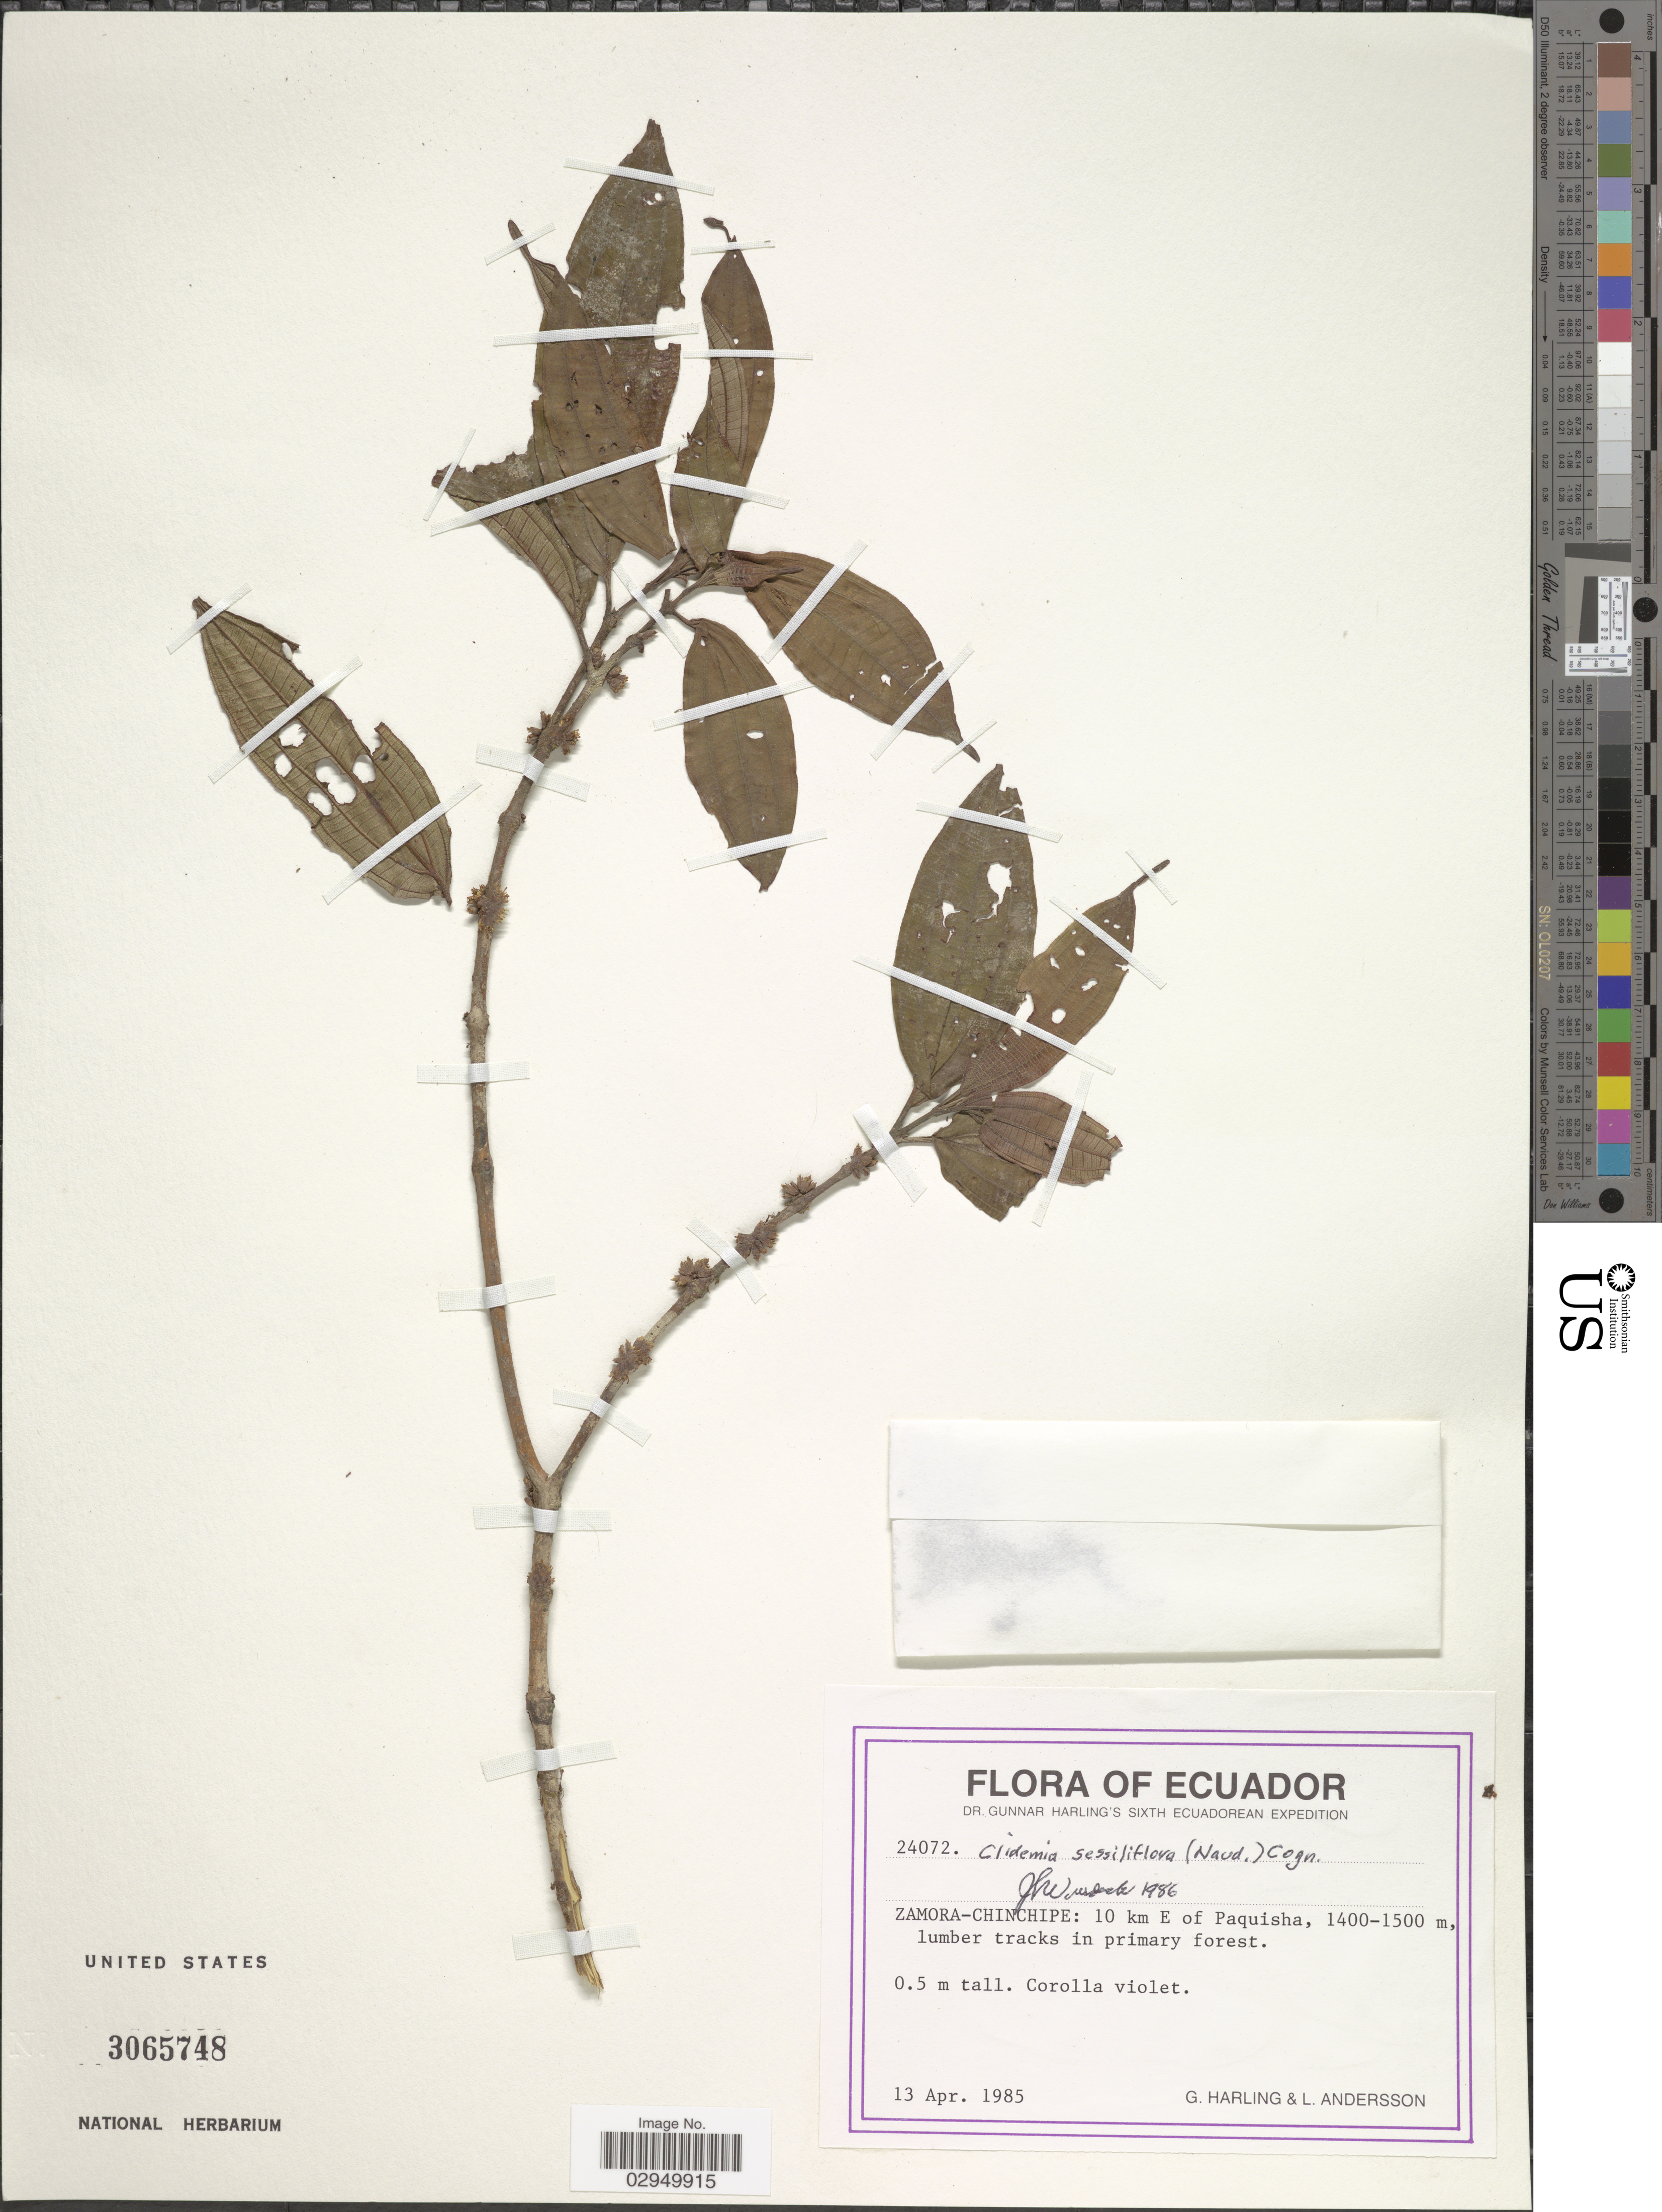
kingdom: Plantae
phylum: Tracheophyta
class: Magnoliopsida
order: Myrtales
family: Melastomataceae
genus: Clidemia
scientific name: Clidemia sessiliflora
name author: (Naudin) Cogn.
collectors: G. Harling & L. Andersson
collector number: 24072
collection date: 1985-04-13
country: Ecuador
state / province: Zamora-Chinchipe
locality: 10 km E of Paquisha, lumber tracks in primary forest.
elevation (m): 1400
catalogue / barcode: US 3065748